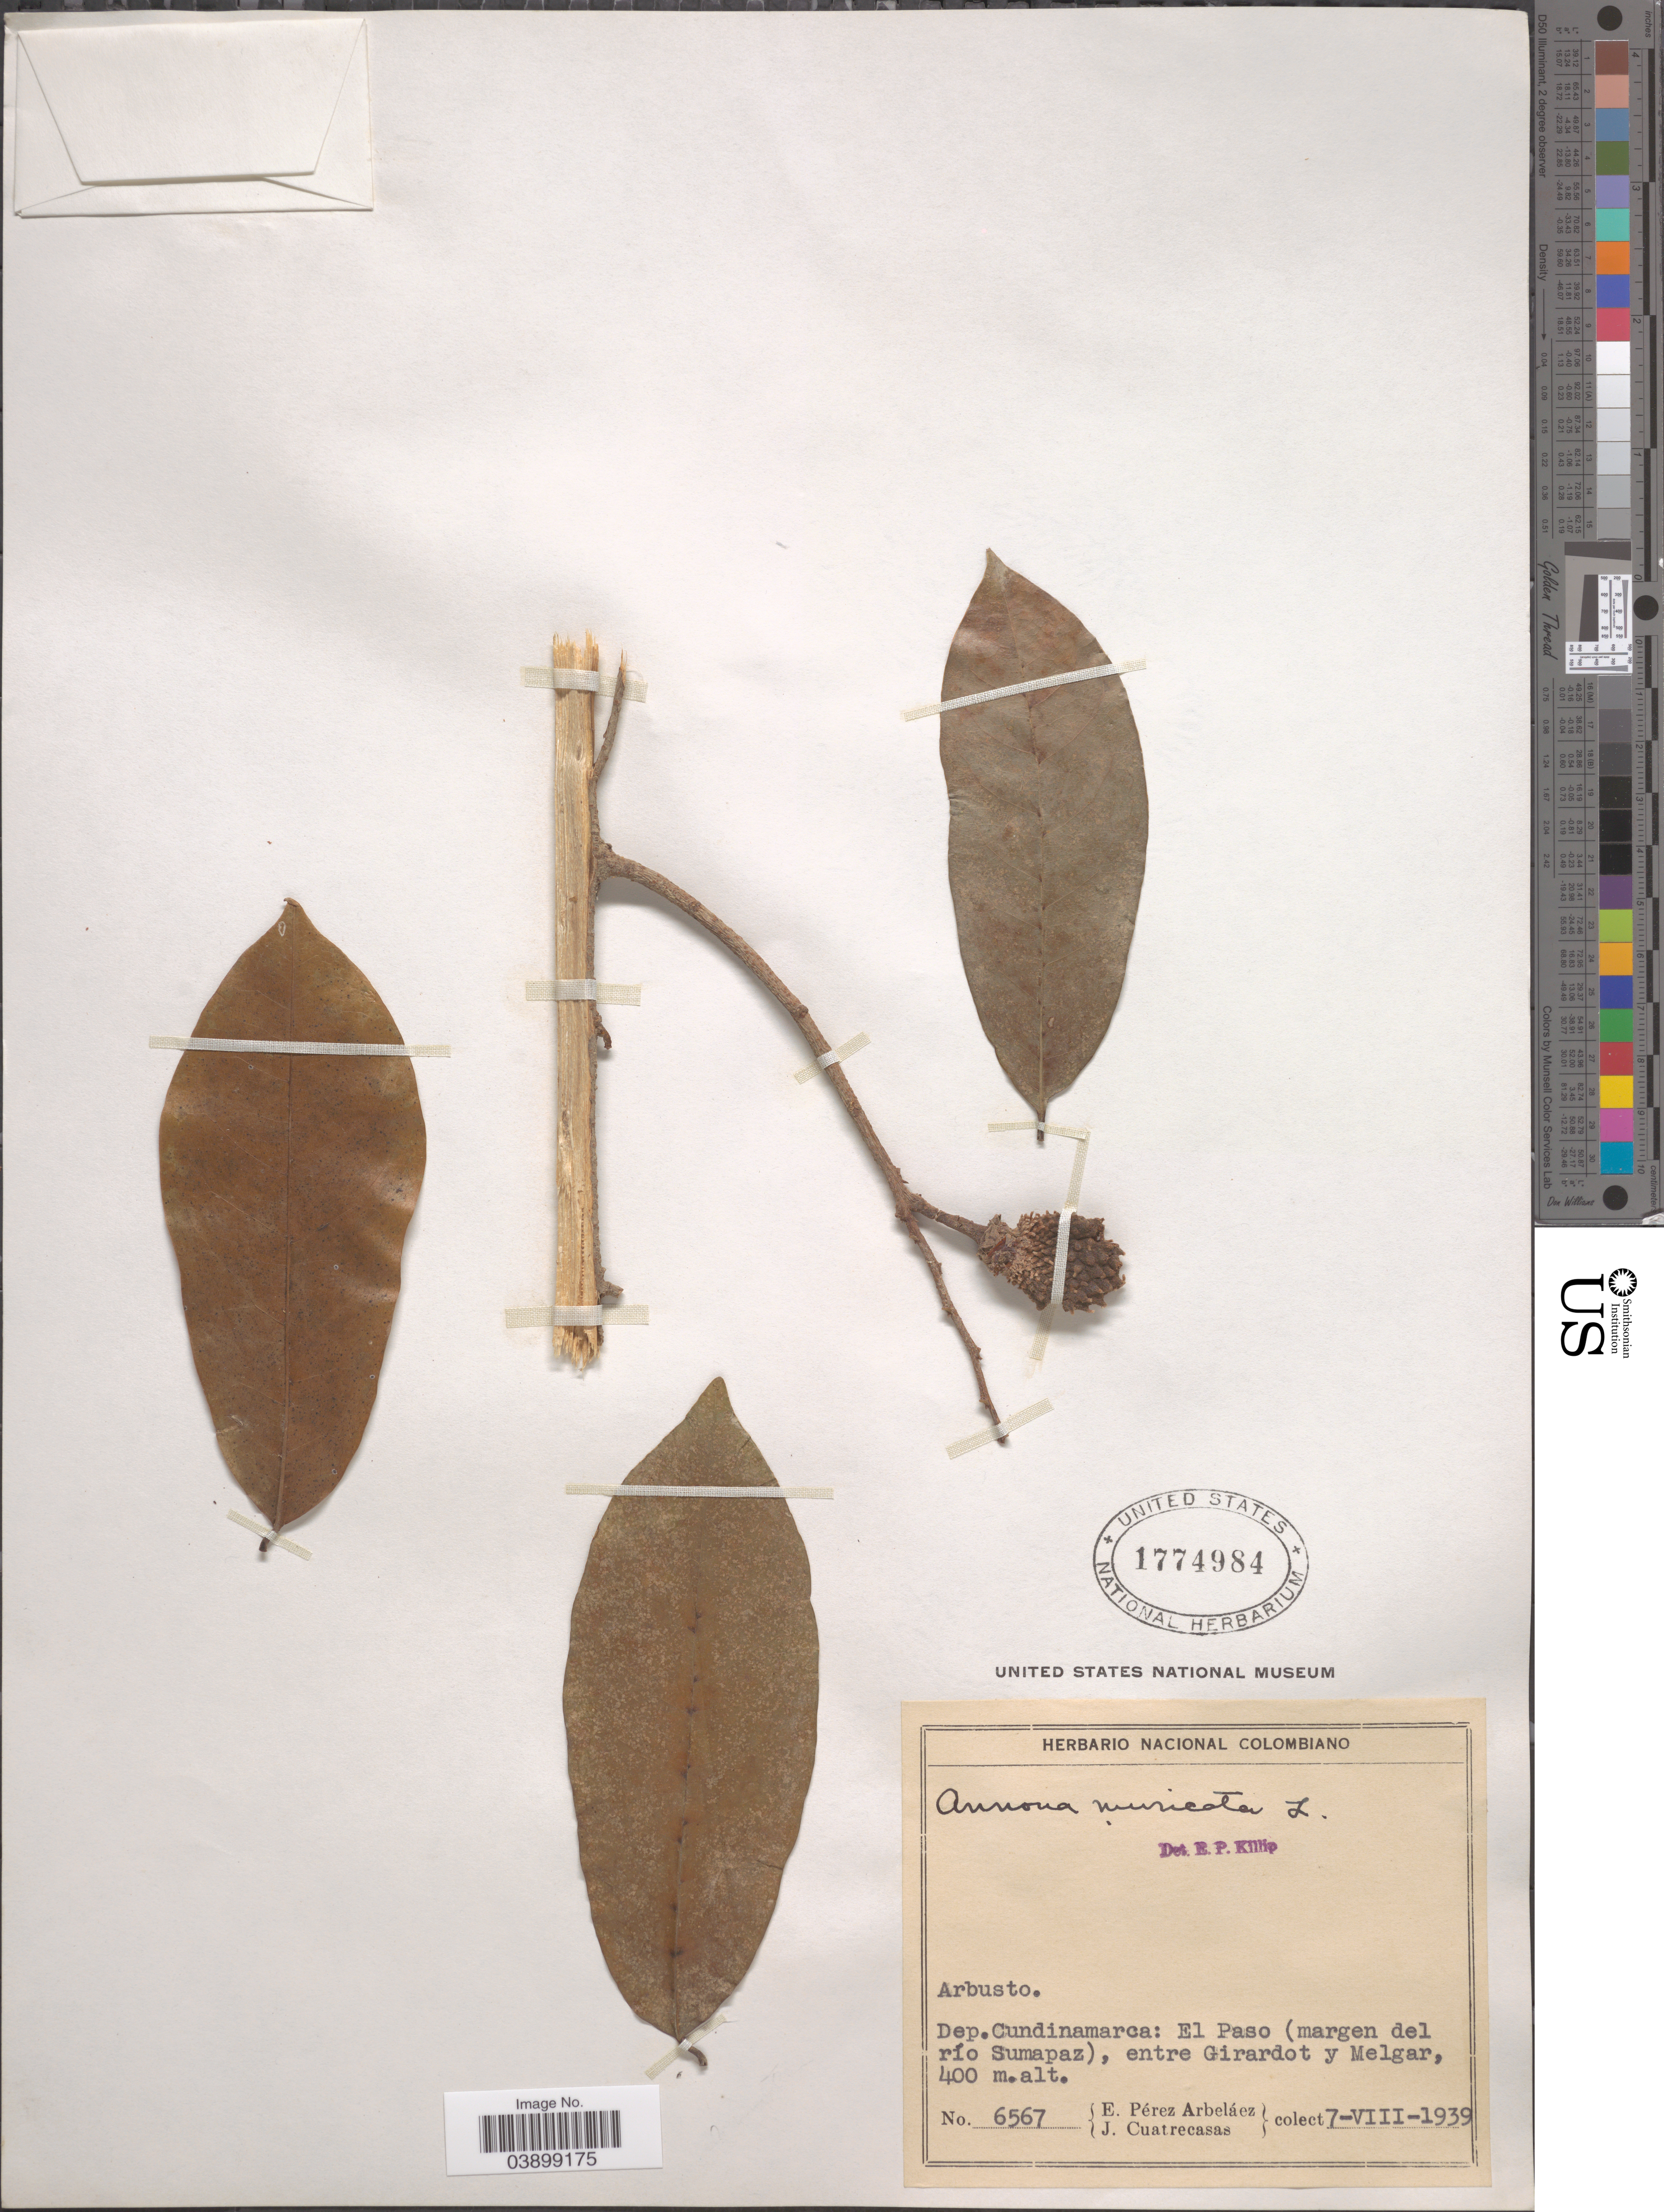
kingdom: Plantae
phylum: Tracheophyta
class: Magnoliopsida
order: Magnoliales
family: Annonaceae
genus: Annona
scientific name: Annona muricata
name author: L.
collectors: E. Pérez Arbeláez & J. Cuatrecasas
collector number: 6567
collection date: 1939-08-07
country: Colombia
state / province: Cundinamarca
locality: Dep.Cundinamarca: El Paso (margen del río Sumapaz), entre Girardot y Melgar.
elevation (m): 400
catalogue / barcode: US 1774984